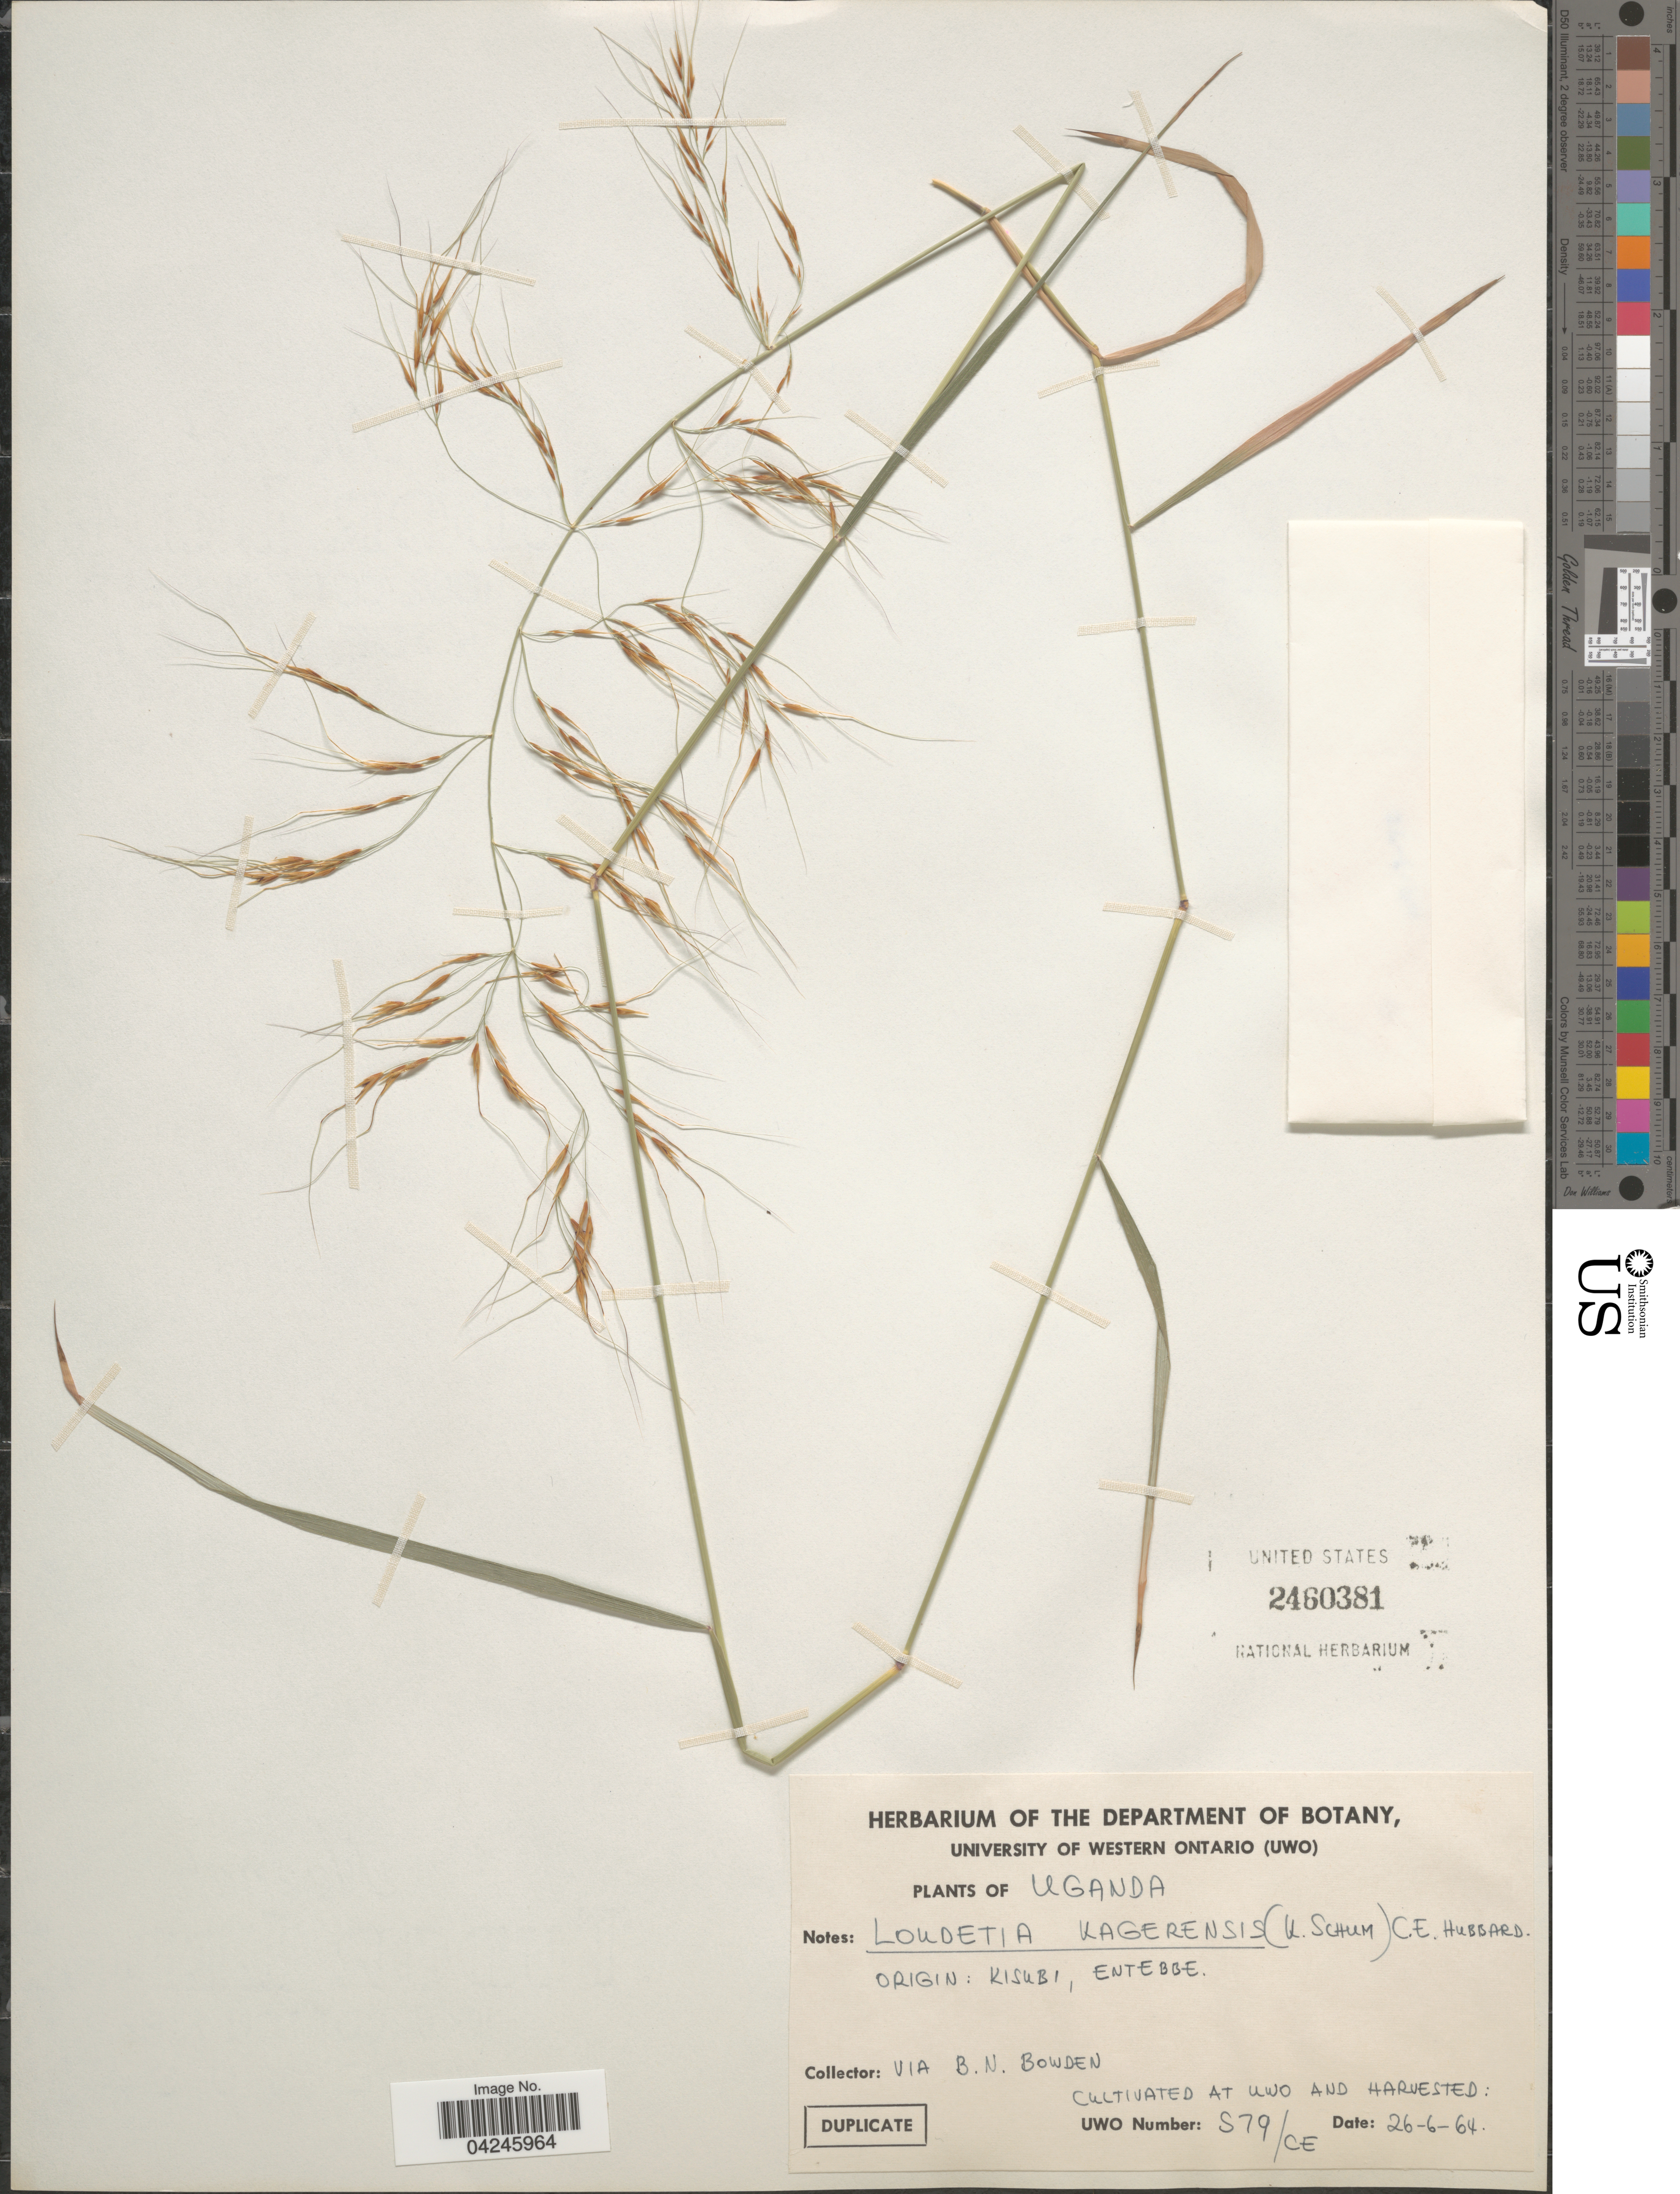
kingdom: Plantae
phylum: Tracheophyta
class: Liliopsida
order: Poales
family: Poaceae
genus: Loudetia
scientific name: Loudetia kagerensis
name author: (K. Schum.) Hutch.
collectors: B. Bowden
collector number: S79/CE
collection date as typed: Transcribed d/m/y: 26/6/64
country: Canada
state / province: Ontario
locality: At UWO.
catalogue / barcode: US 2460381